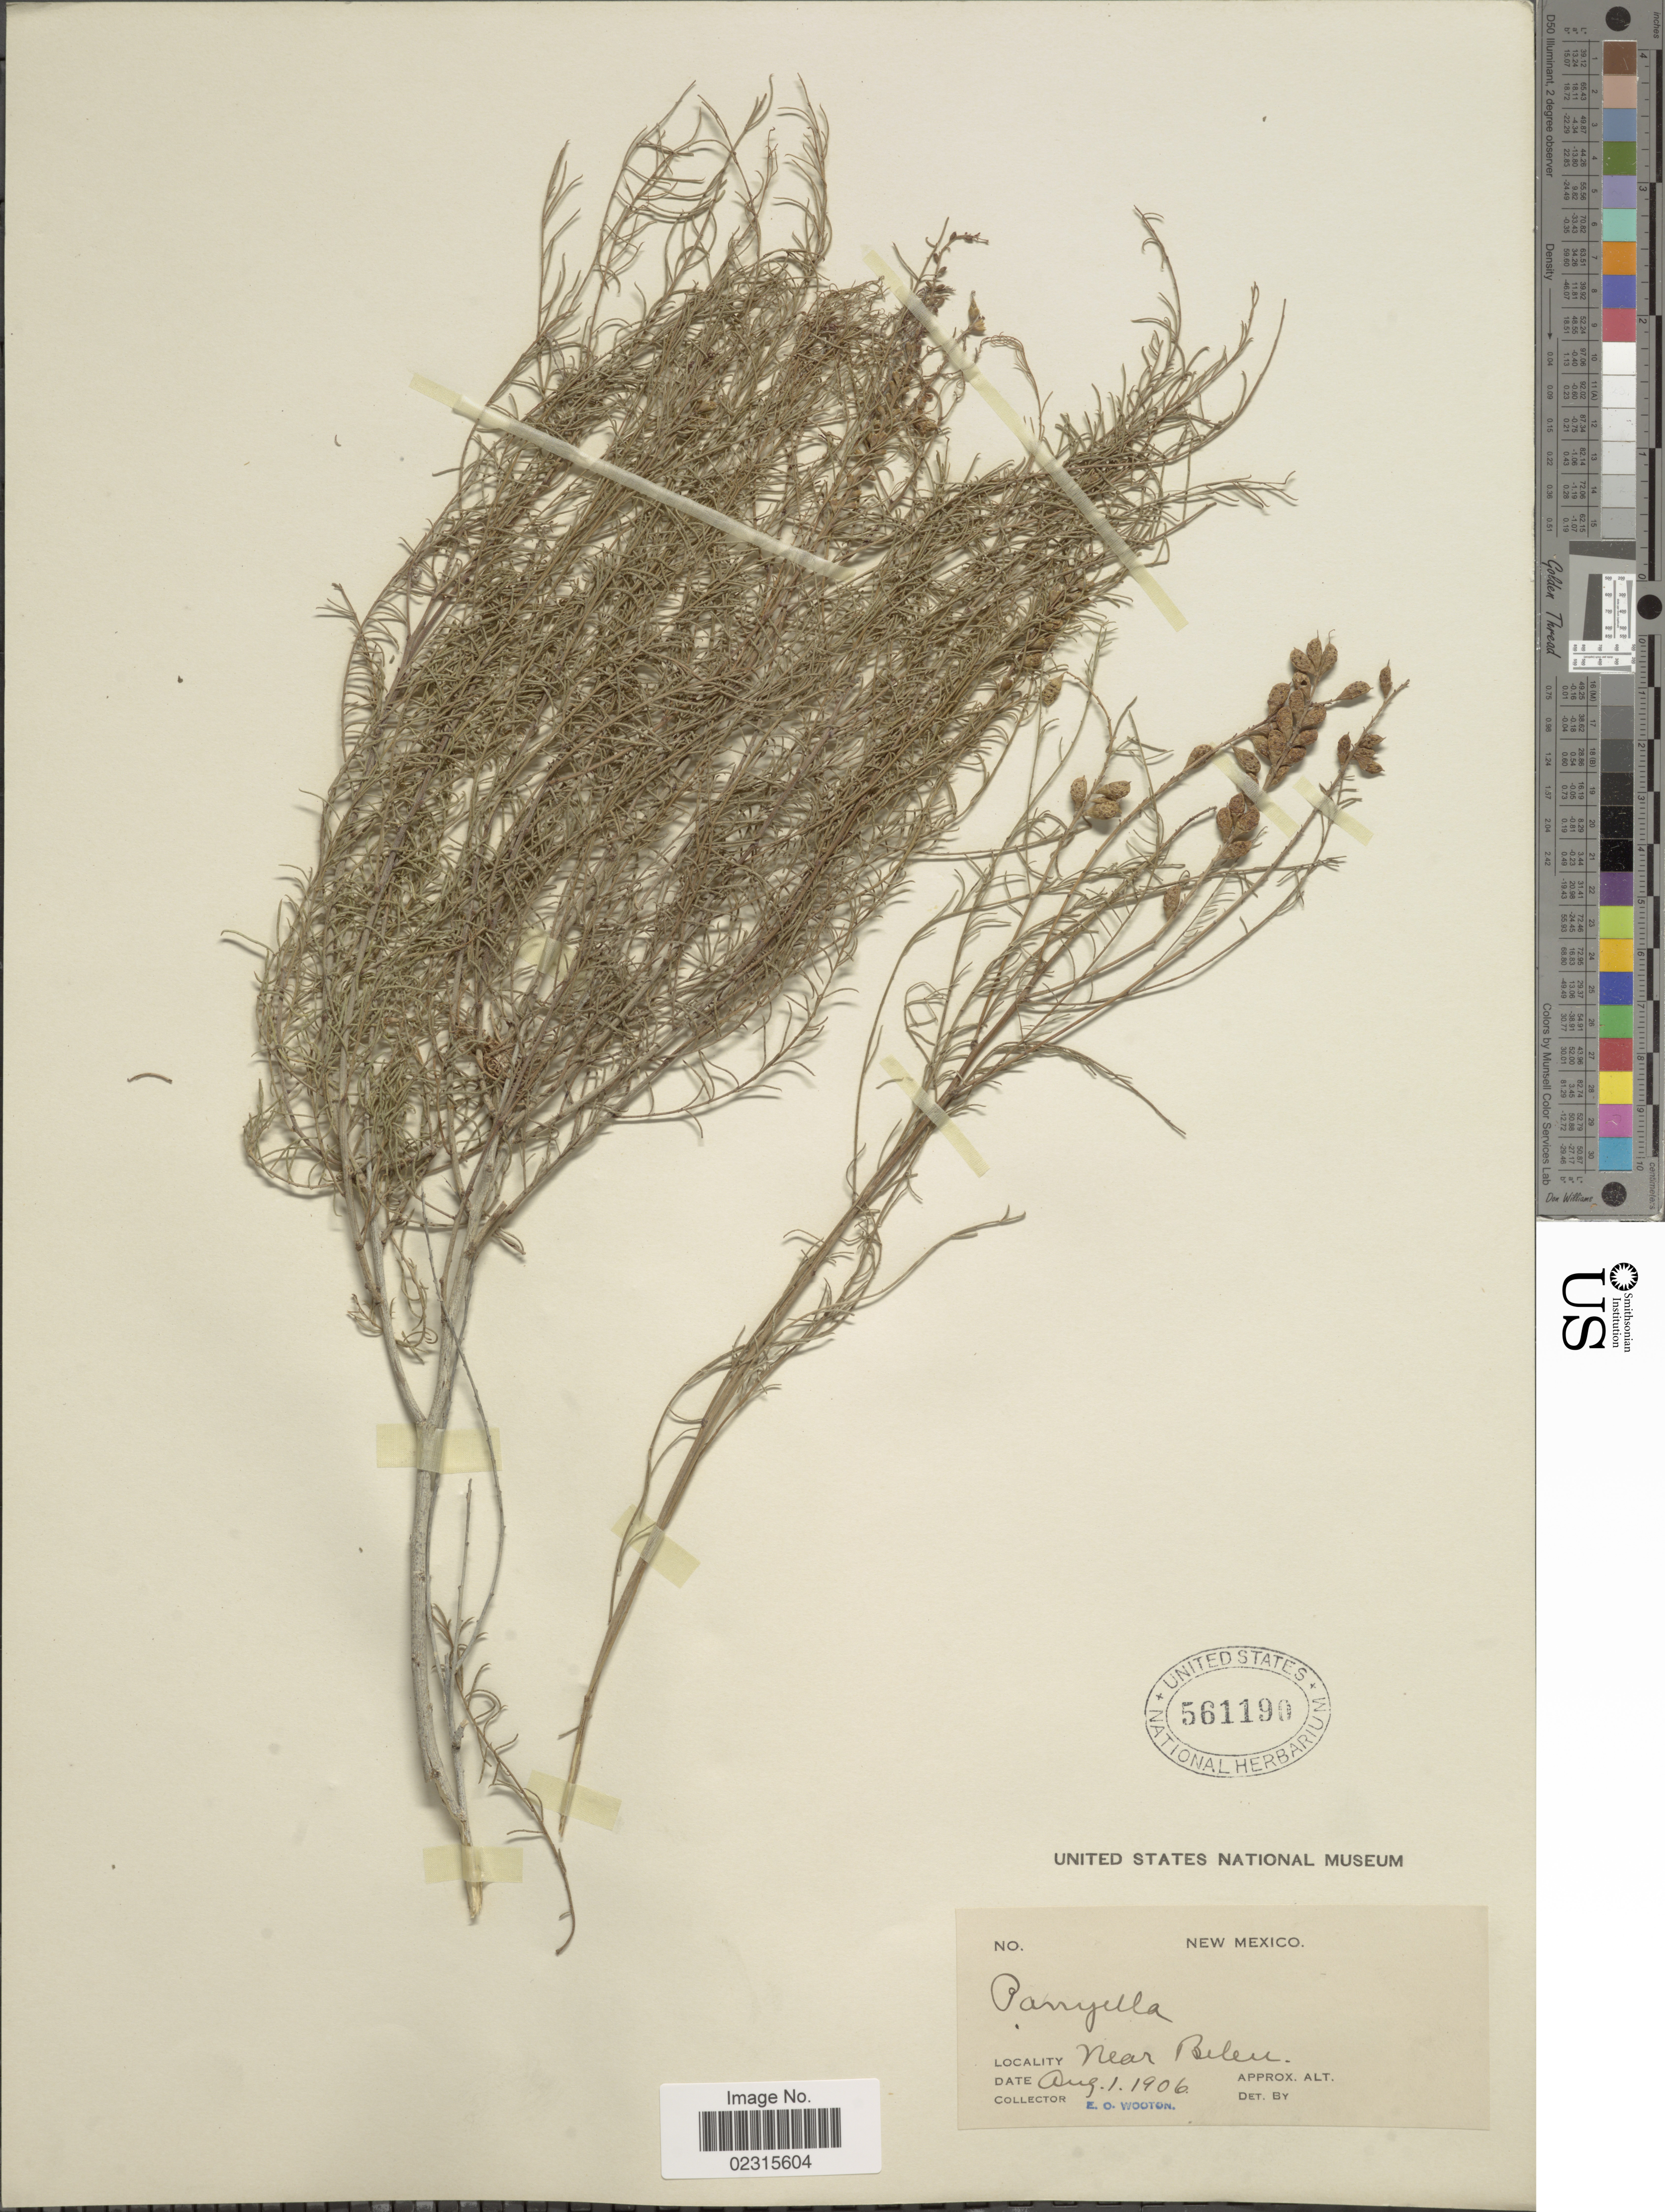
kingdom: Plantae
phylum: Tracheophyta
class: Magnoliopsida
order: Fabales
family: Fabaceae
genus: Parryella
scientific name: Parryella filifolia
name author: Torr. & A. Gray ex A. Gray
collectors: E. O. Wooton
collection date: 1906-08-01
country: United States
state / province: New Mexico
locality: Near Belen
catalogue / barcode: US 561190